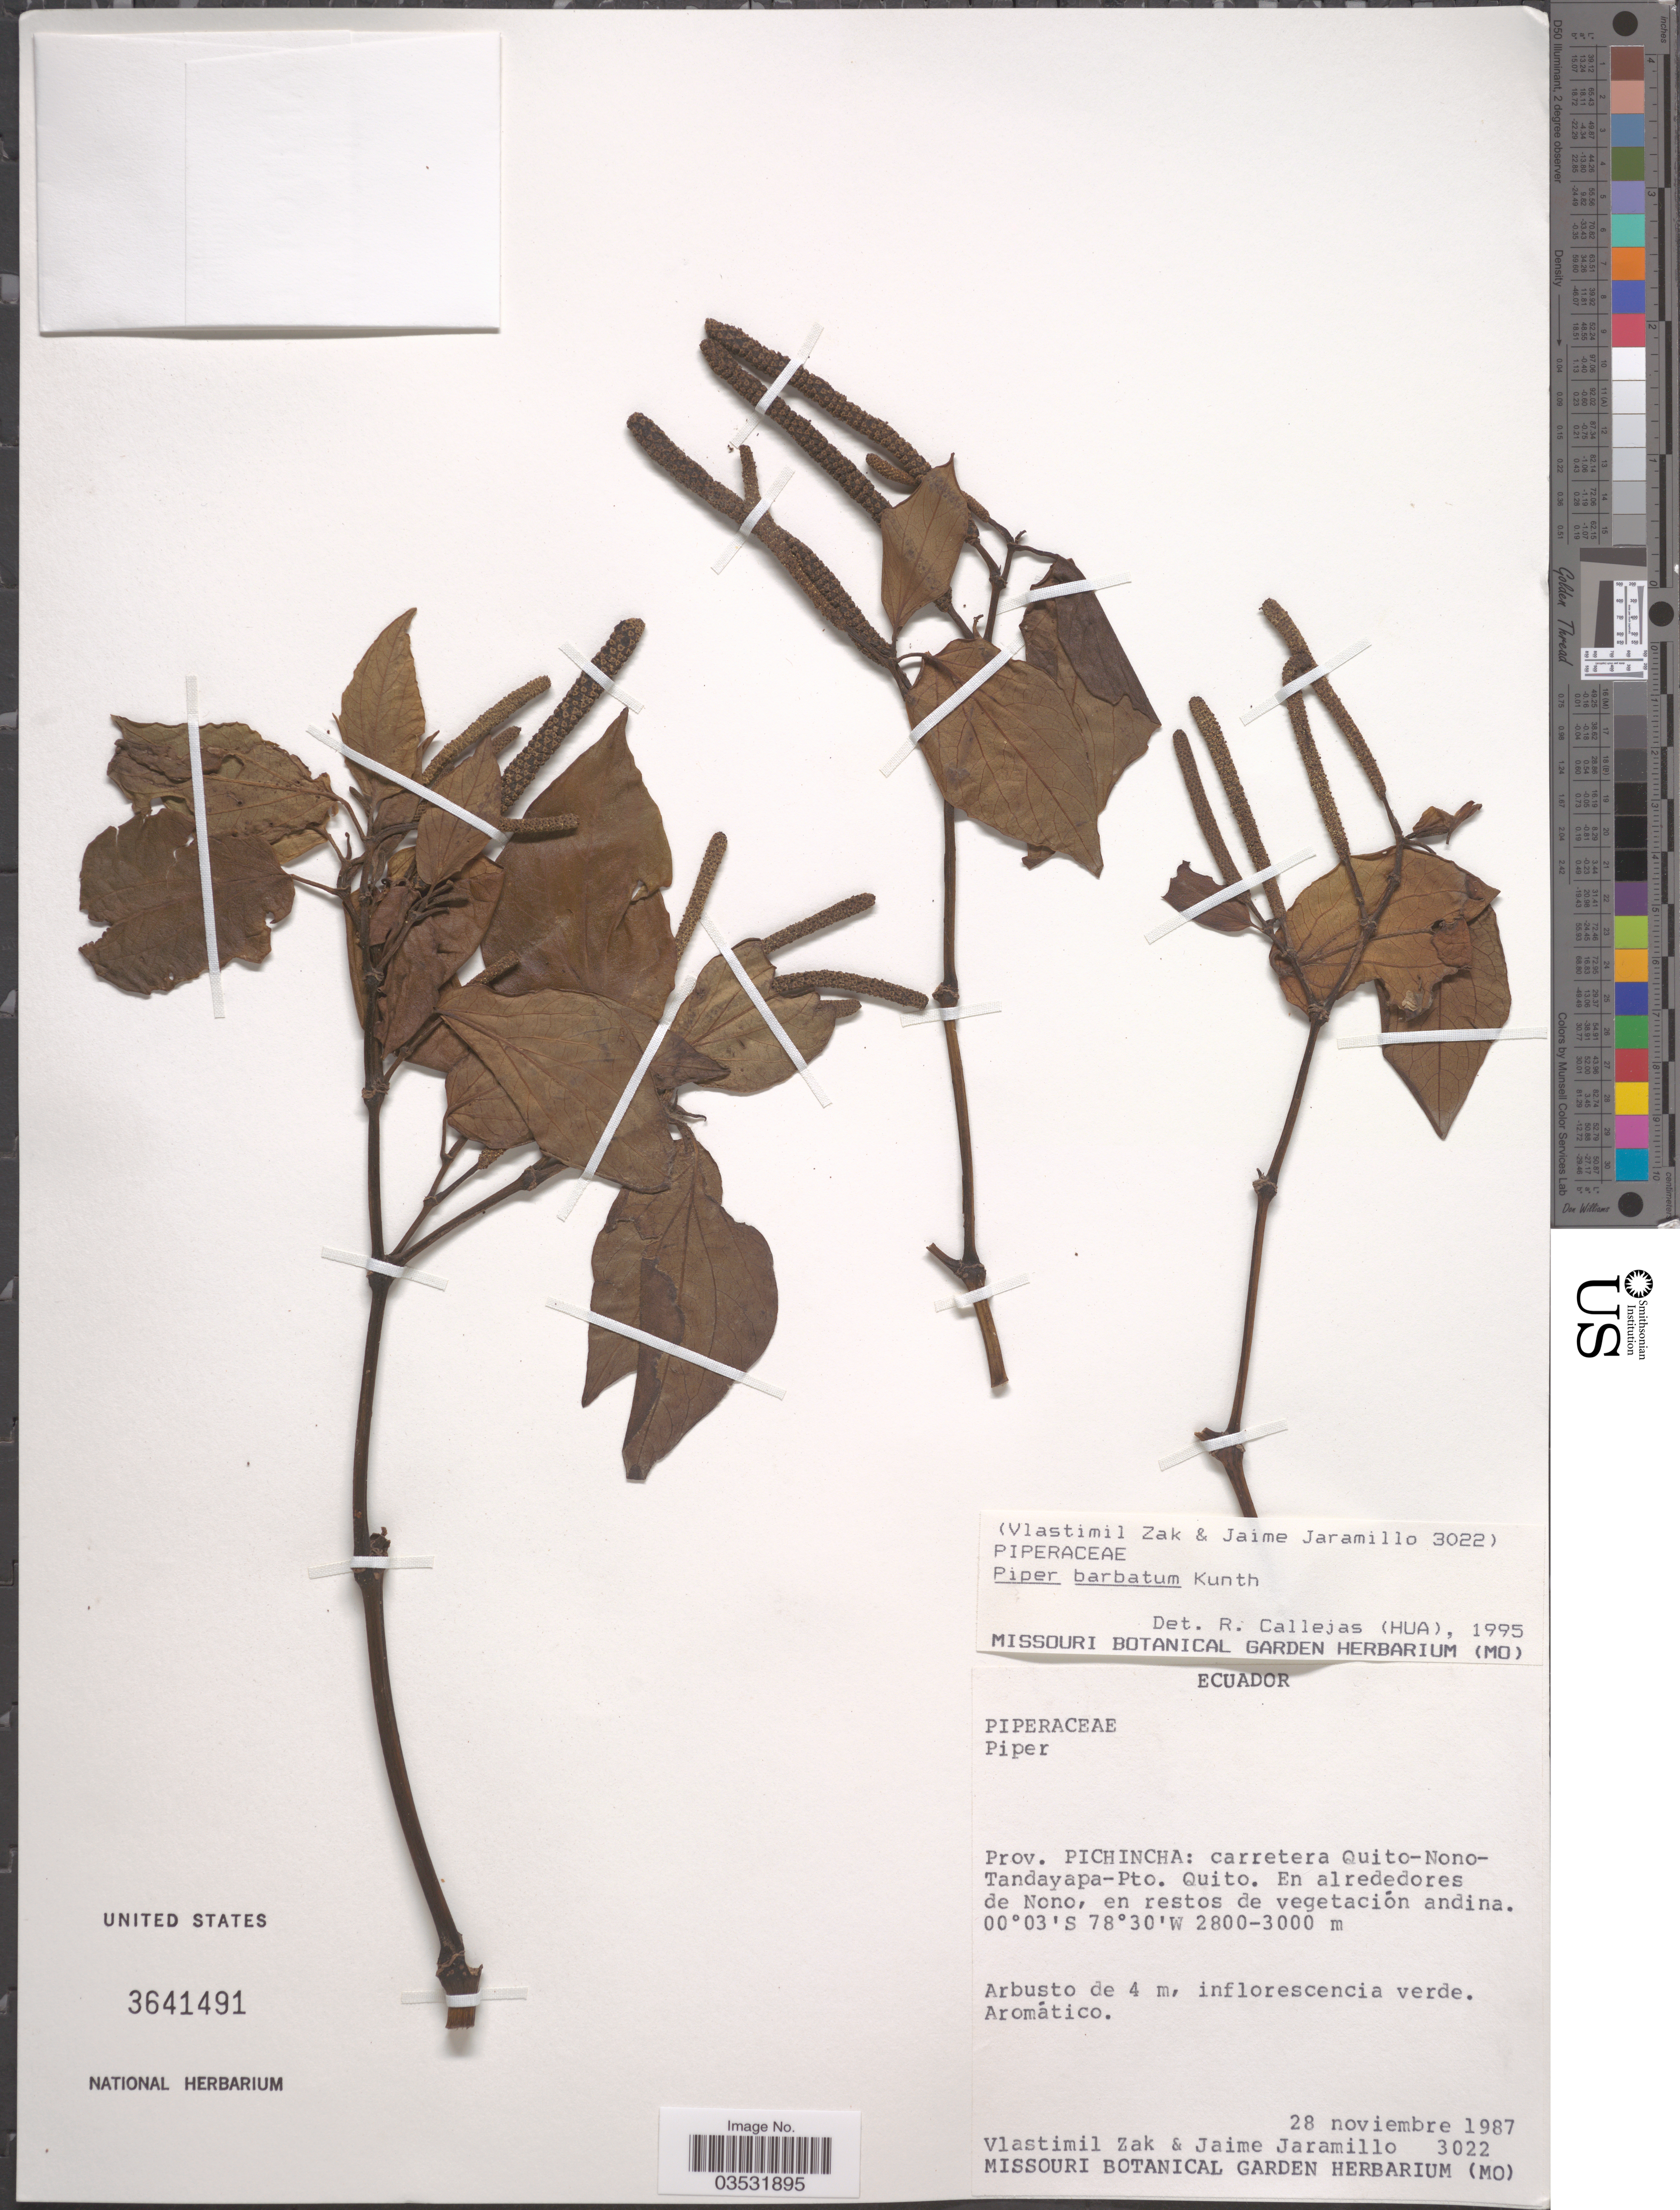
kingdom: Plantae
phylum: Tracheophyta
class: Magnoliopsida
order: Piperales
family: Piperaceae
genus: Piper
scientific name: Piper barbatum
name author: C. DC.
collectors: V. Zak & J. Jaramillo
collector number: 3022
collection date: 1987-11-28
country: Ecuador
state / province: Pichincha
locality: Carretera Quito-Nono-Tandayapa-Pto. Quito. En alrededores de Nono, en restos de vegetación andina.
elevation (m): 2800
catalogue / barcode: US 3641491